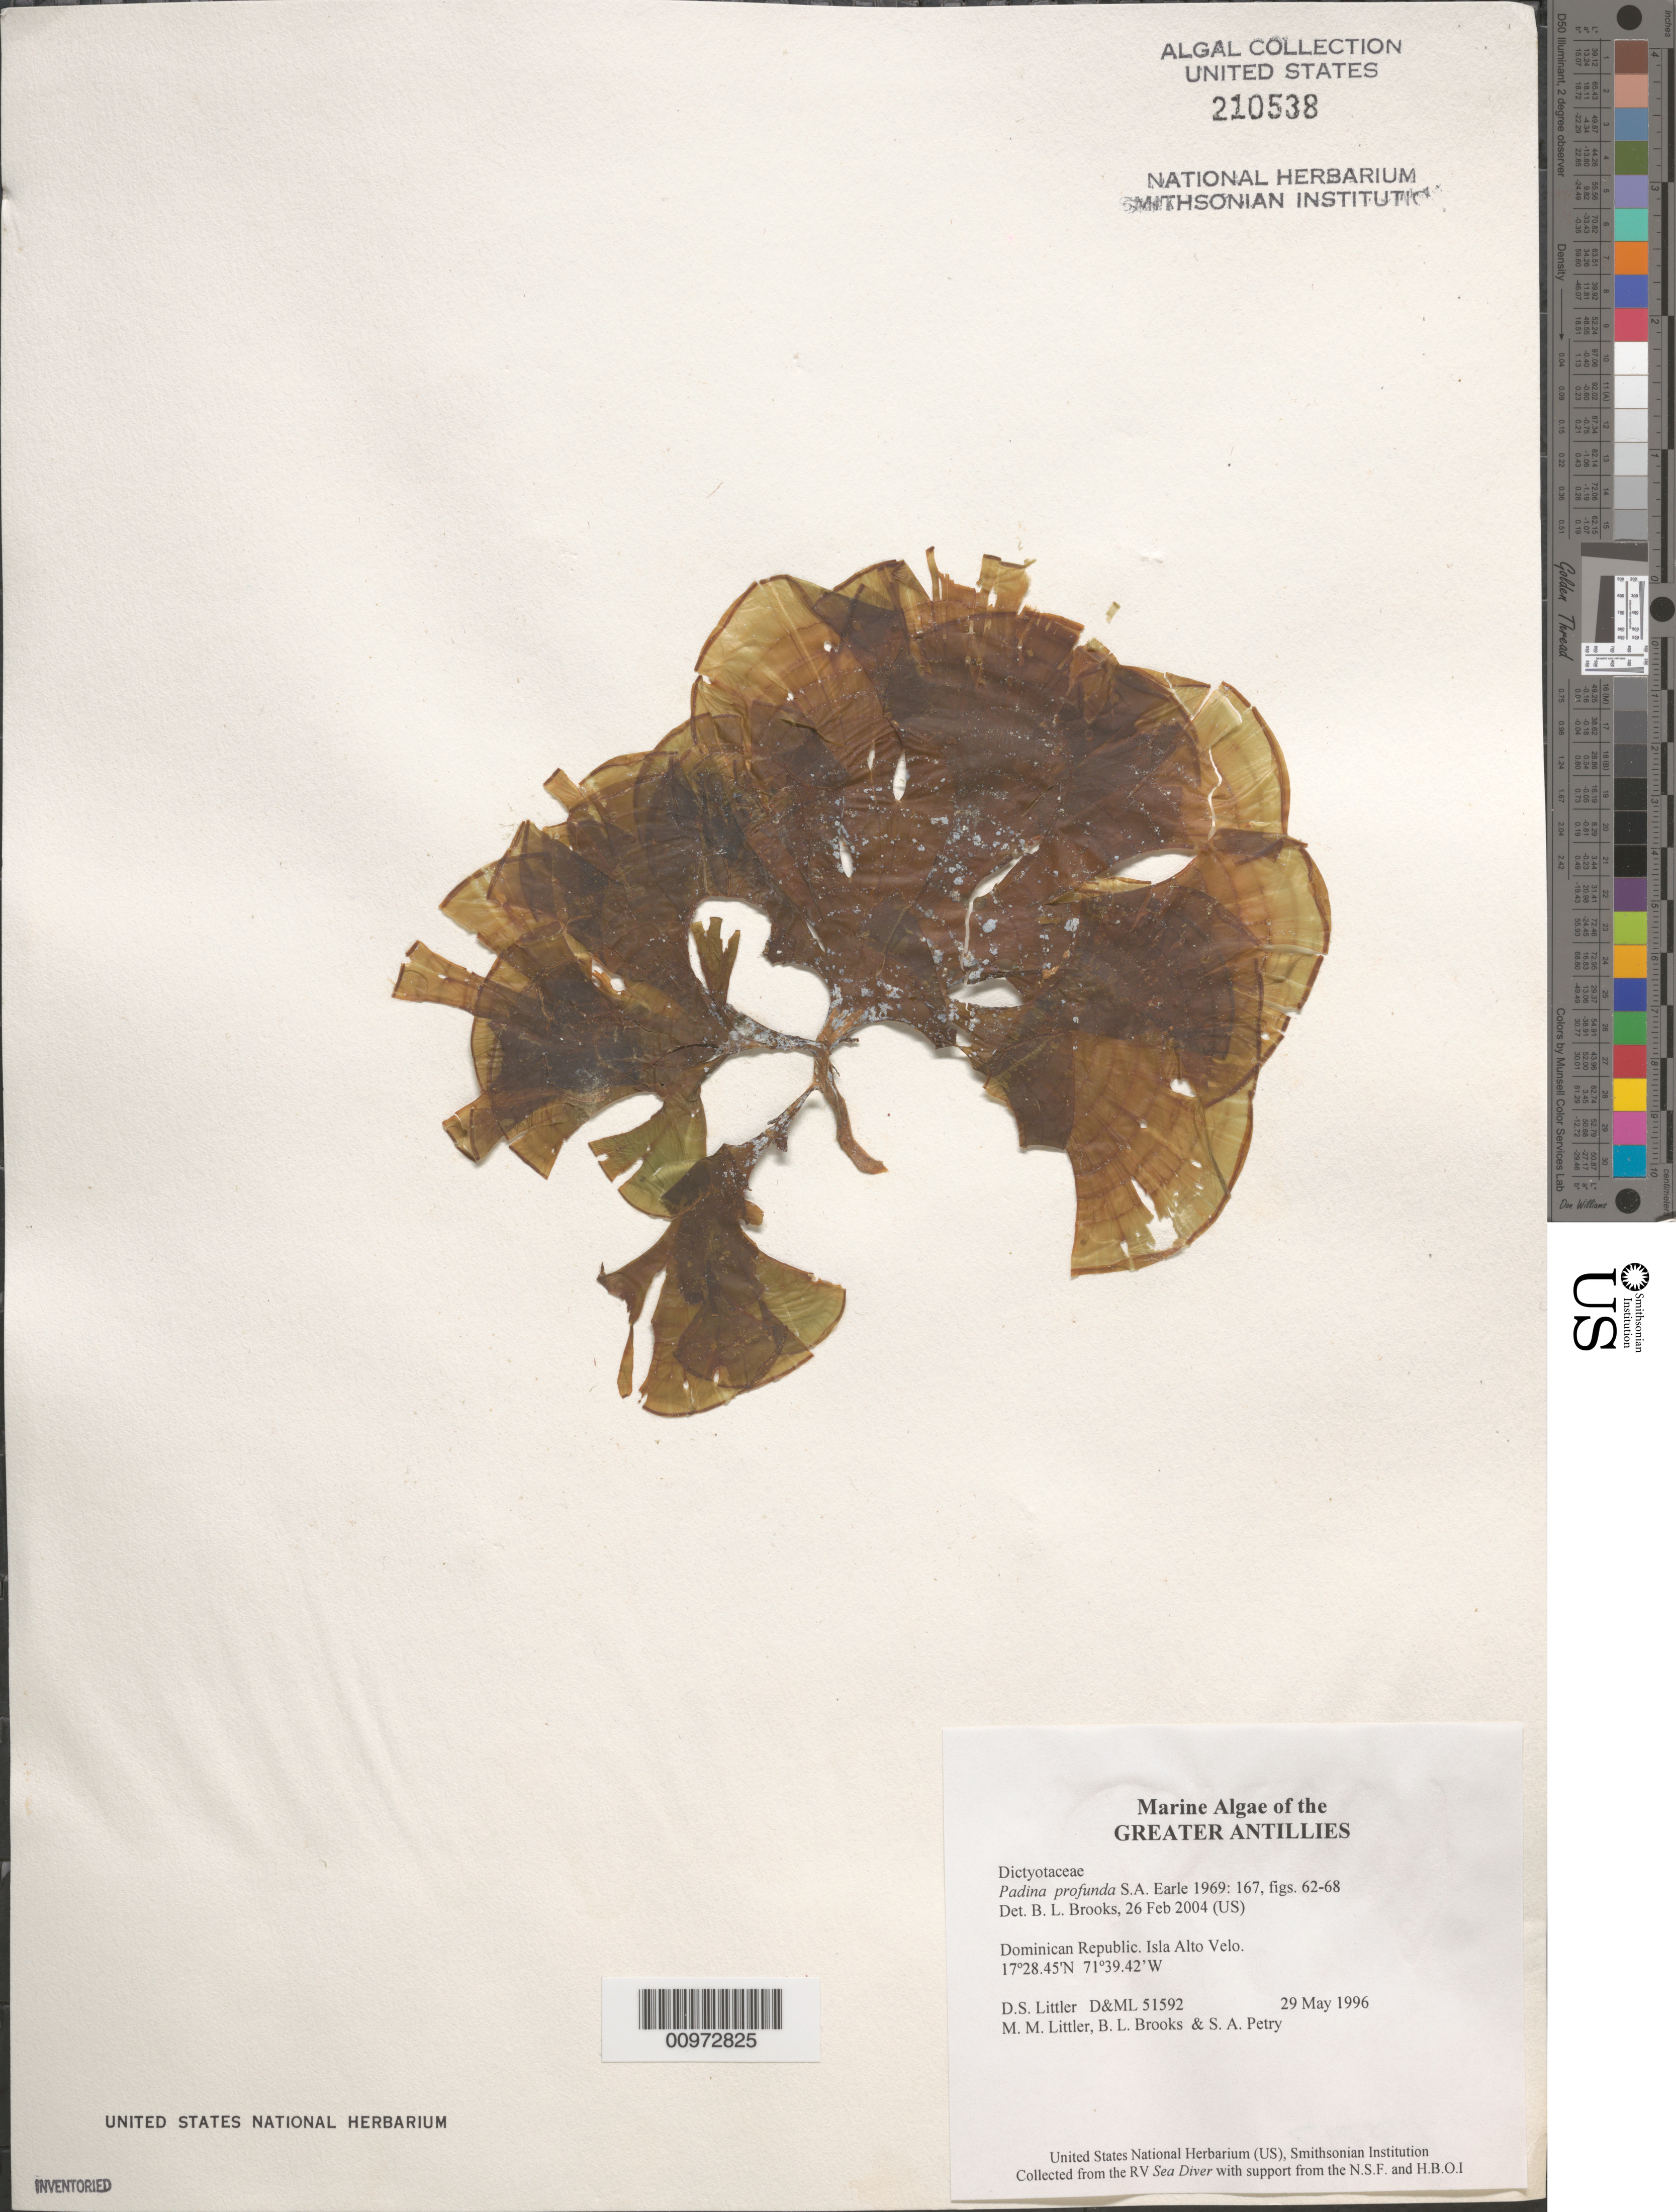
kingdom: Chromista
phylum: Ochrophyta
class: Phaeophyceae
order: Dictyotales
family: Dictyotaceae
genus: Padina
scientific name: Padina pavonica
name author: (L.) Thivy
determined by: Algae name updating Project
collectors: D. S. Littler, M. M. Littler, B. Brooks & S. Petry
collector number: D&ML 51592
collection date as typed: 29 May 1996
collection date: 1996-05-29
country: Dominican Republic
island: Isla Alto Velo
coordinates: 17 28.45'N, 71 39.42'W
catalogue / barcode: US 210538